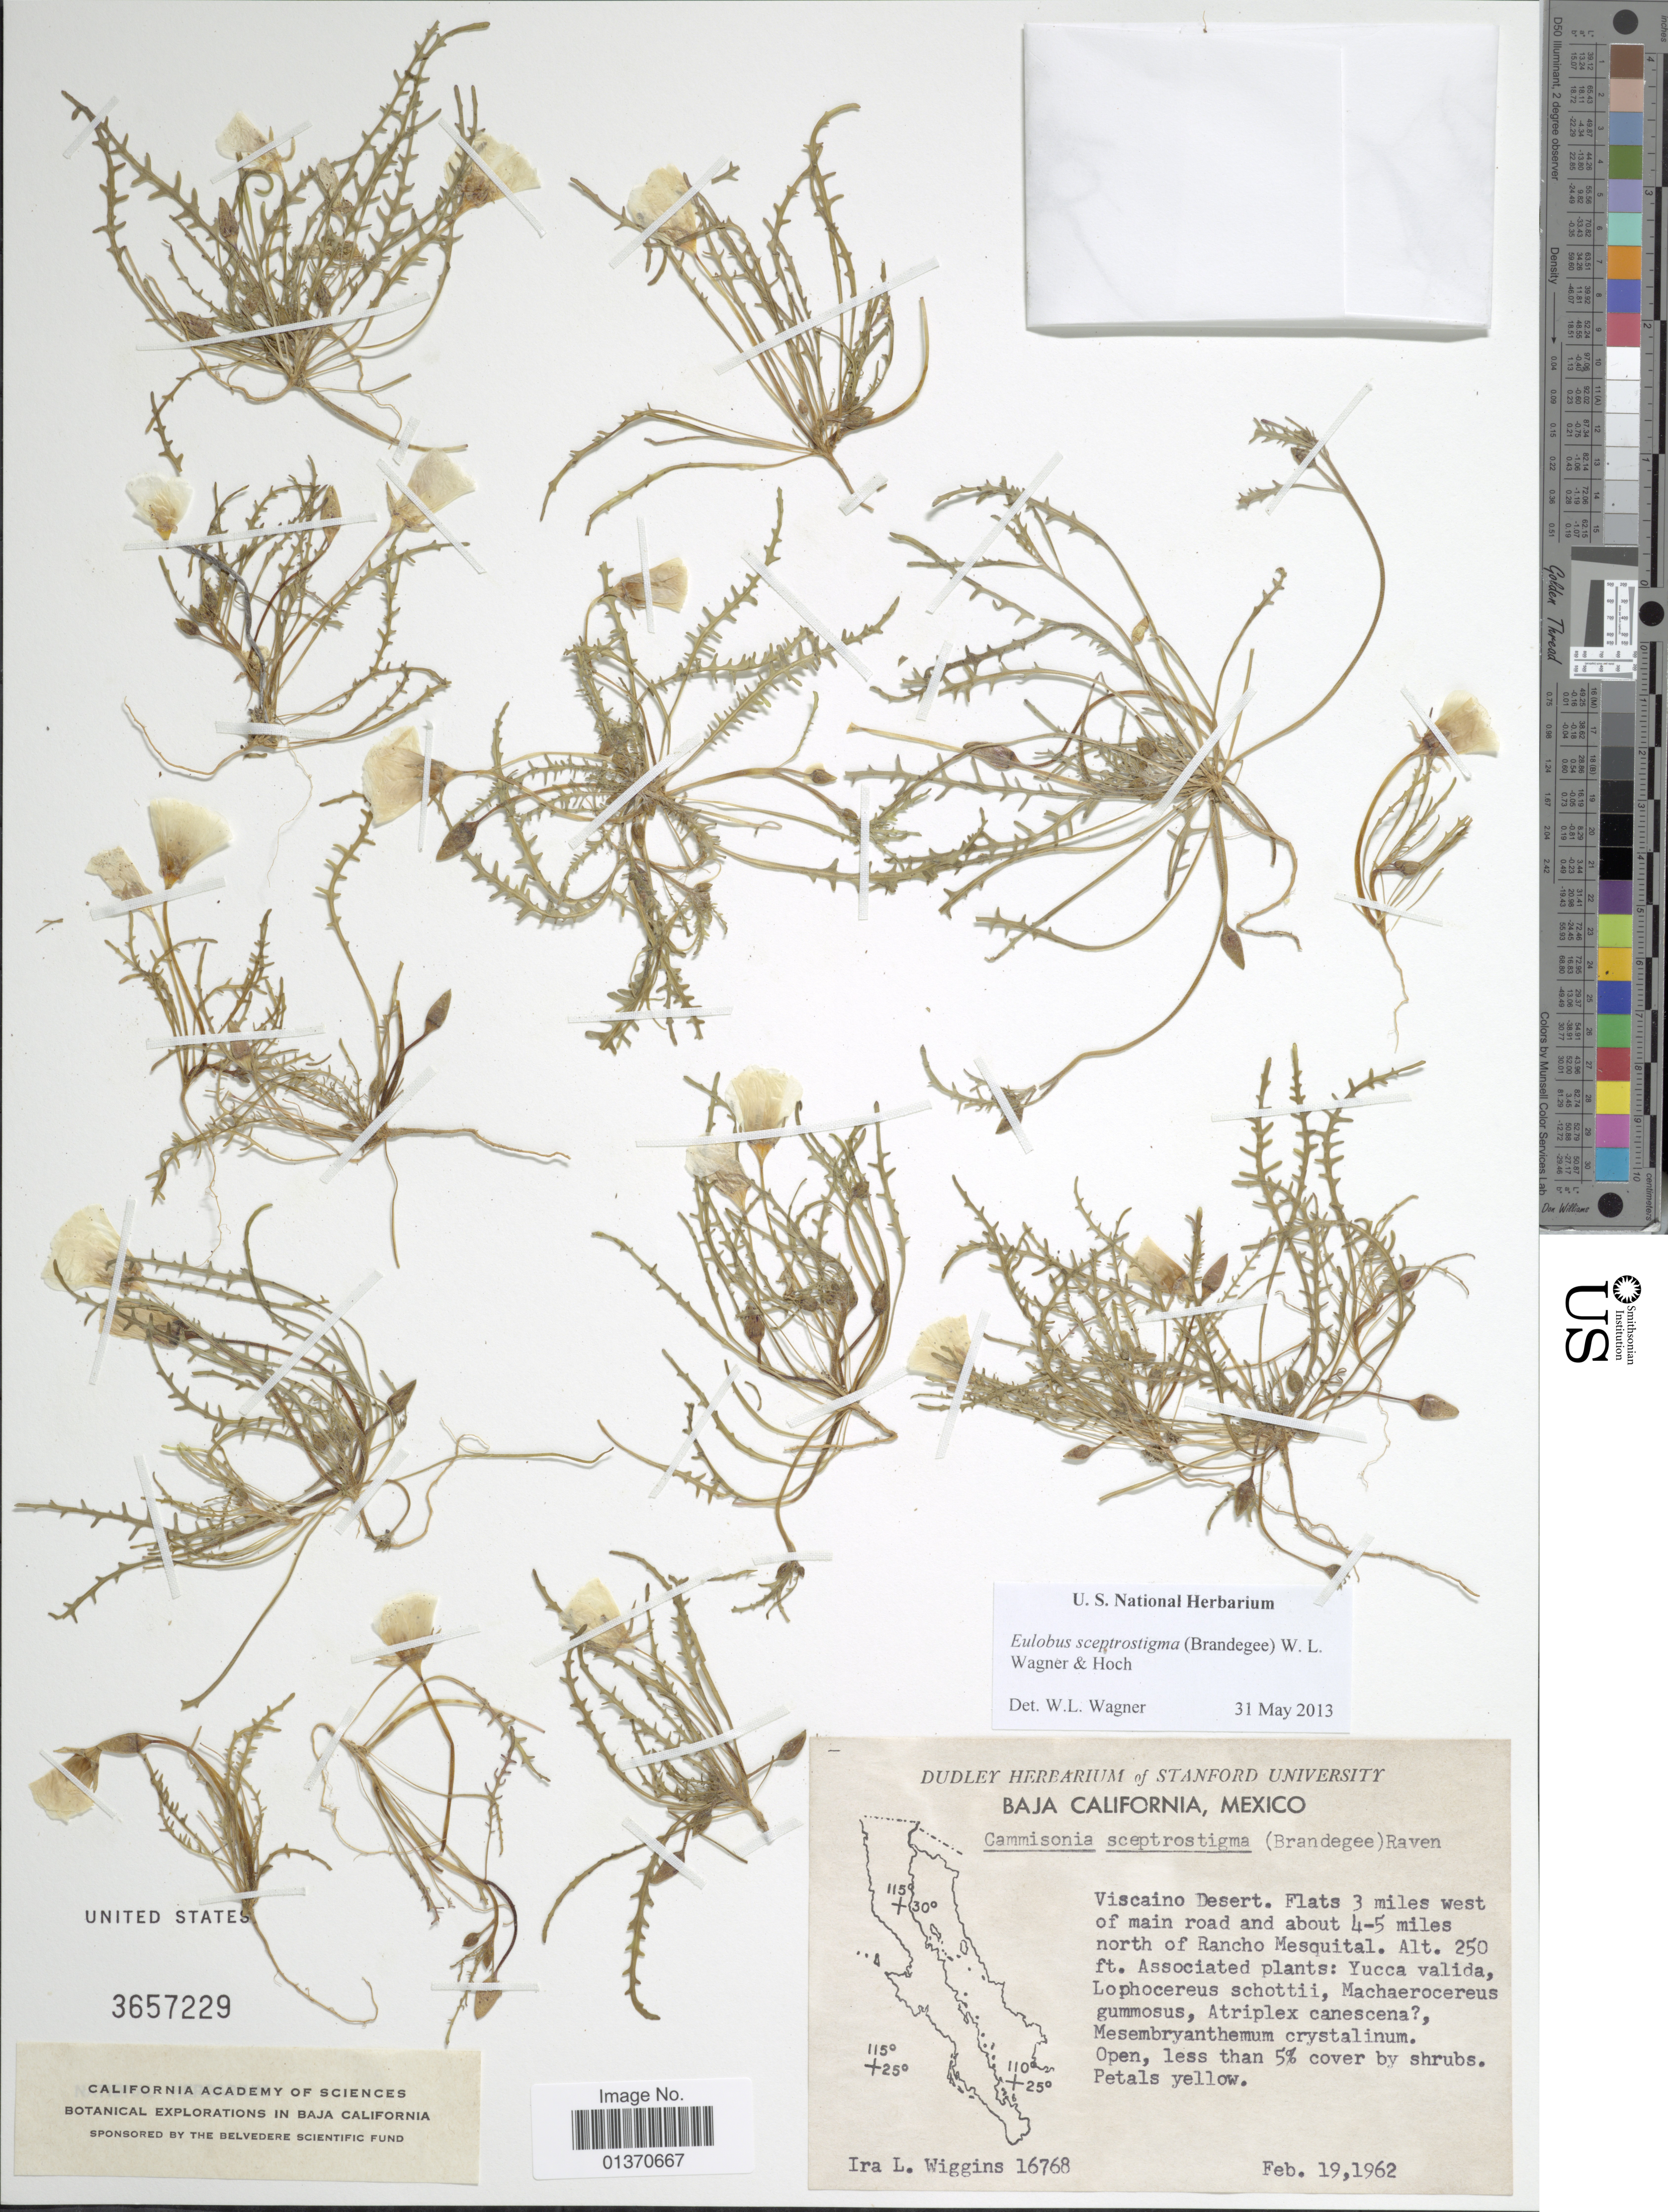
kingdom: Plantae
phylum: Tracheophyta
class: Magnoliopsida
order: Myrtales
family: Onagraceae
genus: Eulobus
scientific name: Eulobus sceptrostigma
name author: (Brandegee) W.L. Wagner & Hoch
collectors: I. L. Wiggins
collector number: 16768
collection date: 1962-02-19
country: Mexico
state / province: Baja California Norte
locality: Viscaino Desert. Flats 3 miles west of main road and about 4-5 miles north of Rancho Mesquital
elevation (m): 76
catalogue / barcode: US 3657229